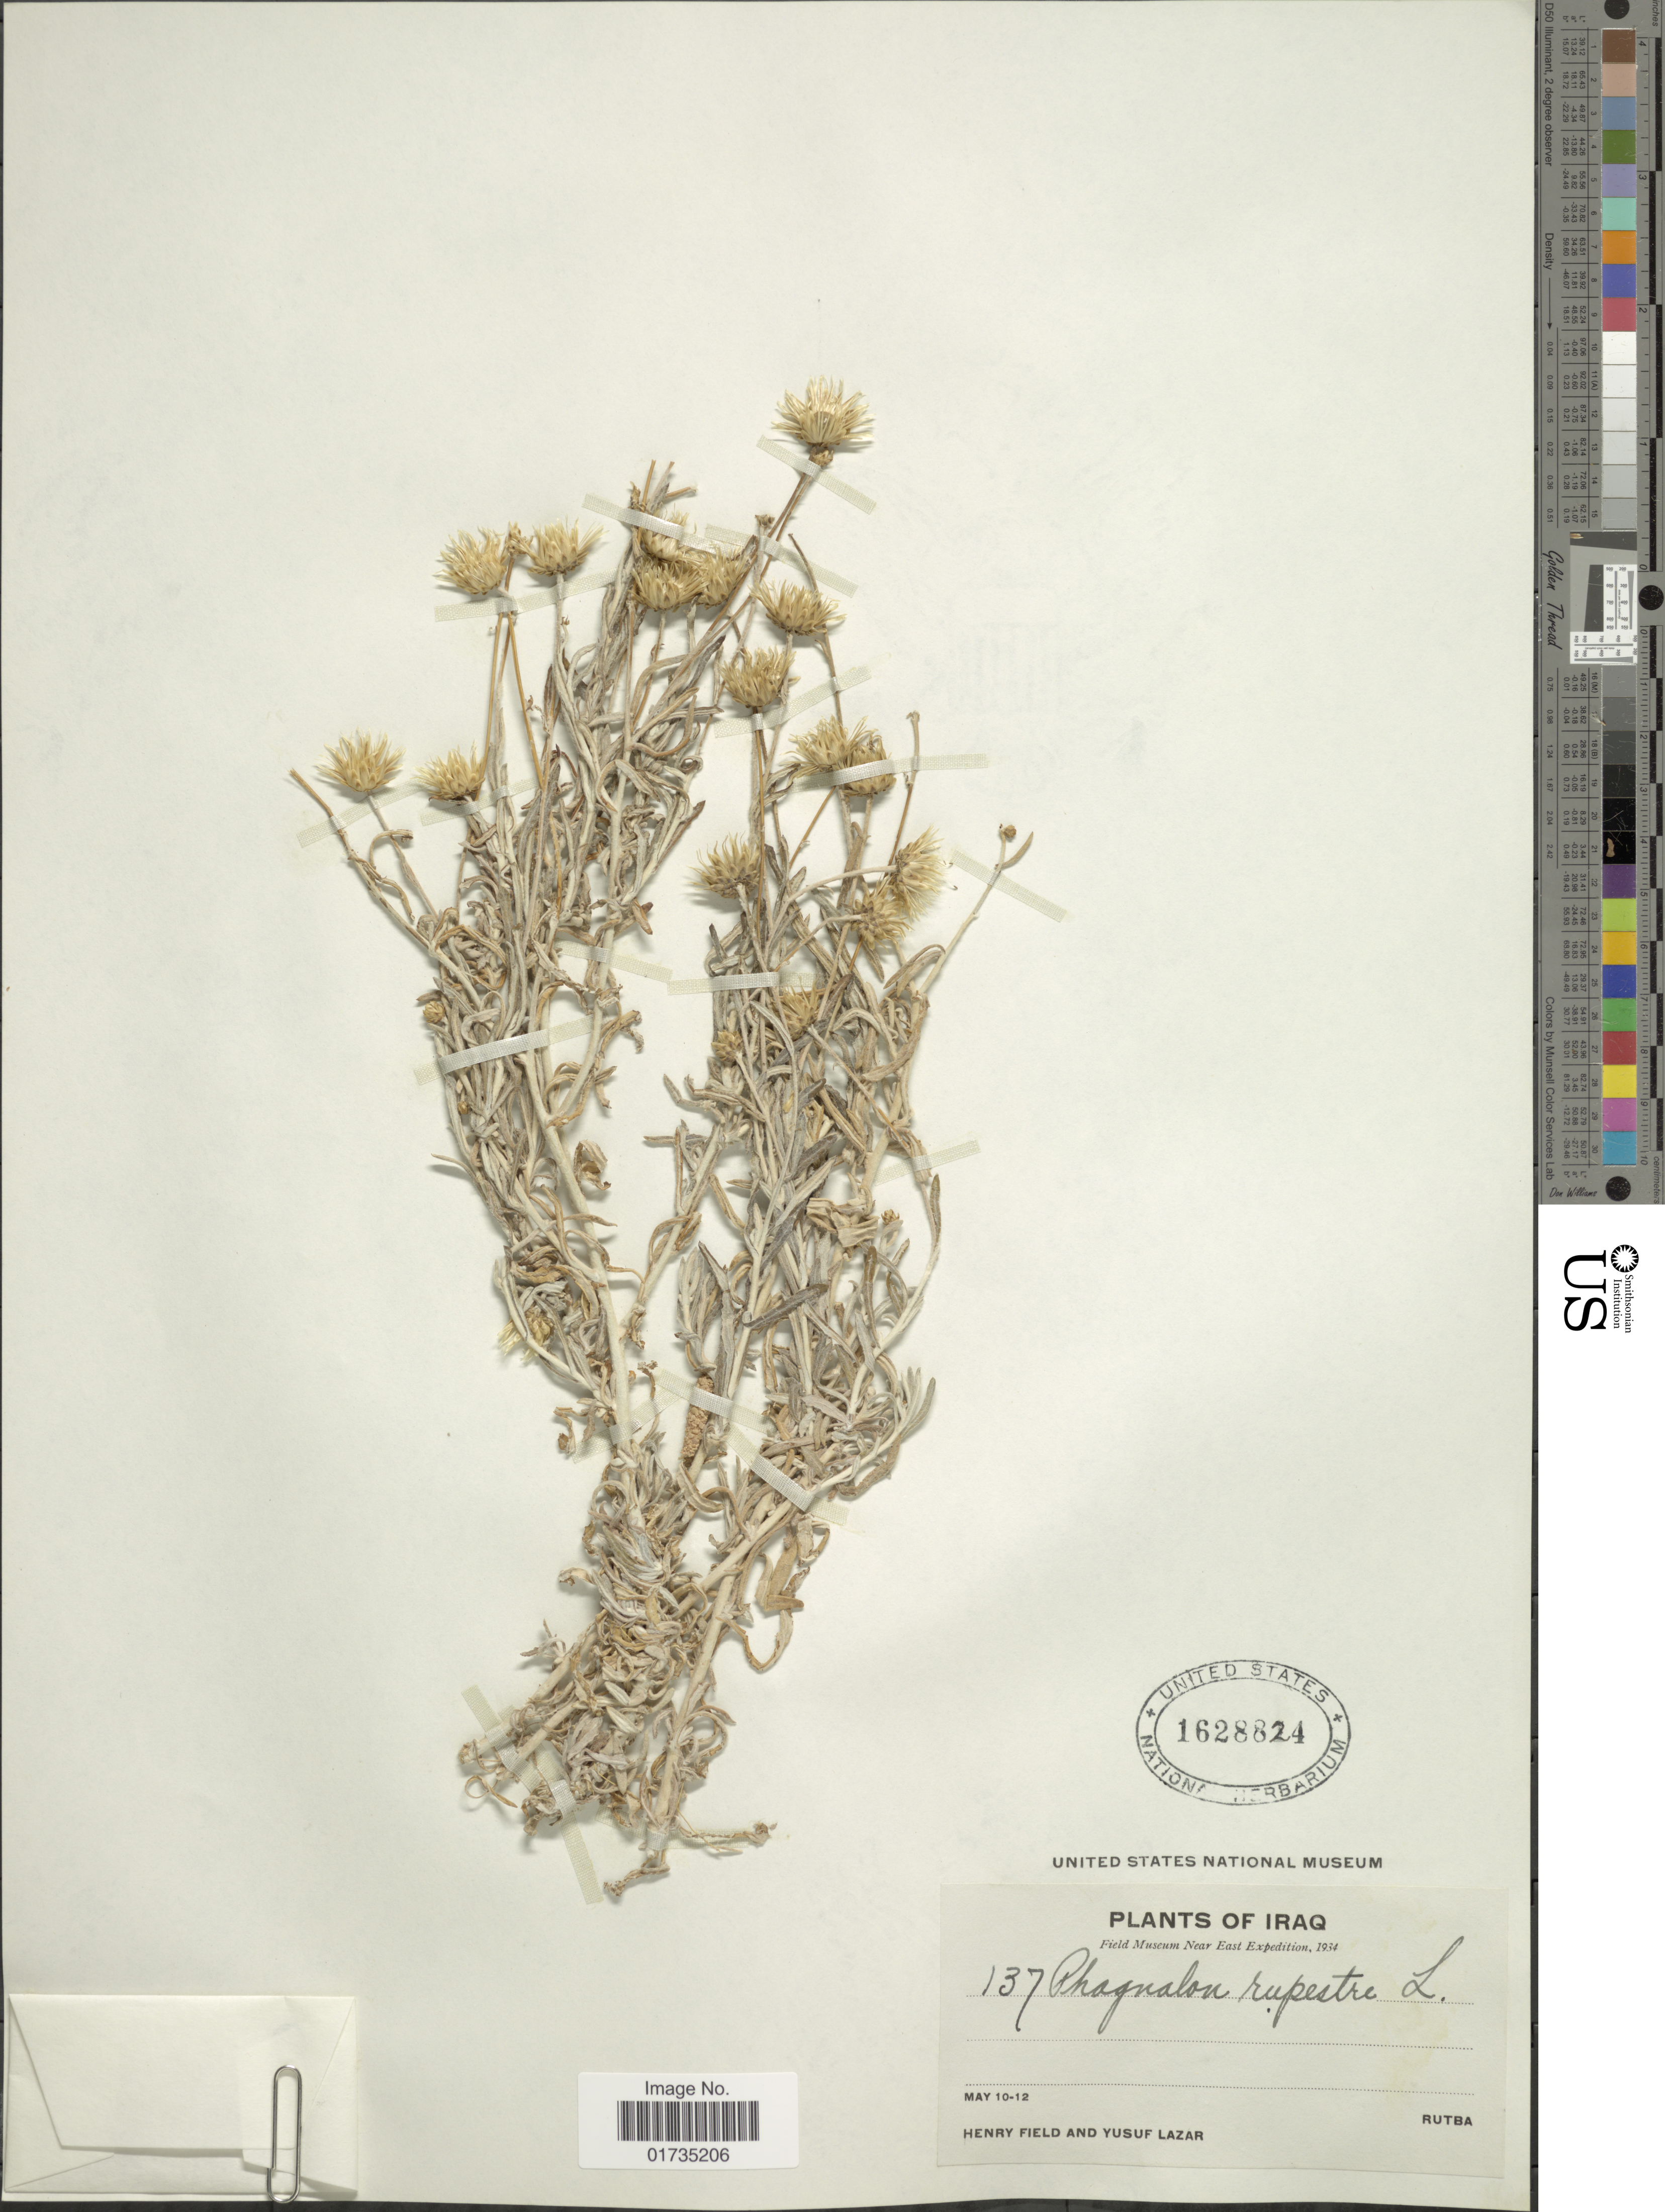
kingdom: Plantae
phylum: Tracheophyta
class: Magnoliopsida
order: Asterales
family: Asteraceae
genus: Phagnalon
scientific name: Phagnalon rupestre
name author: (L.) DC.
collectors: H. Field & Y. Lazar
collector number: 137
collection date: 1934-05-10/1934-05-12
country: Iraq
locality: Iraq, Rutba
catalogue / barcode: US 1628824